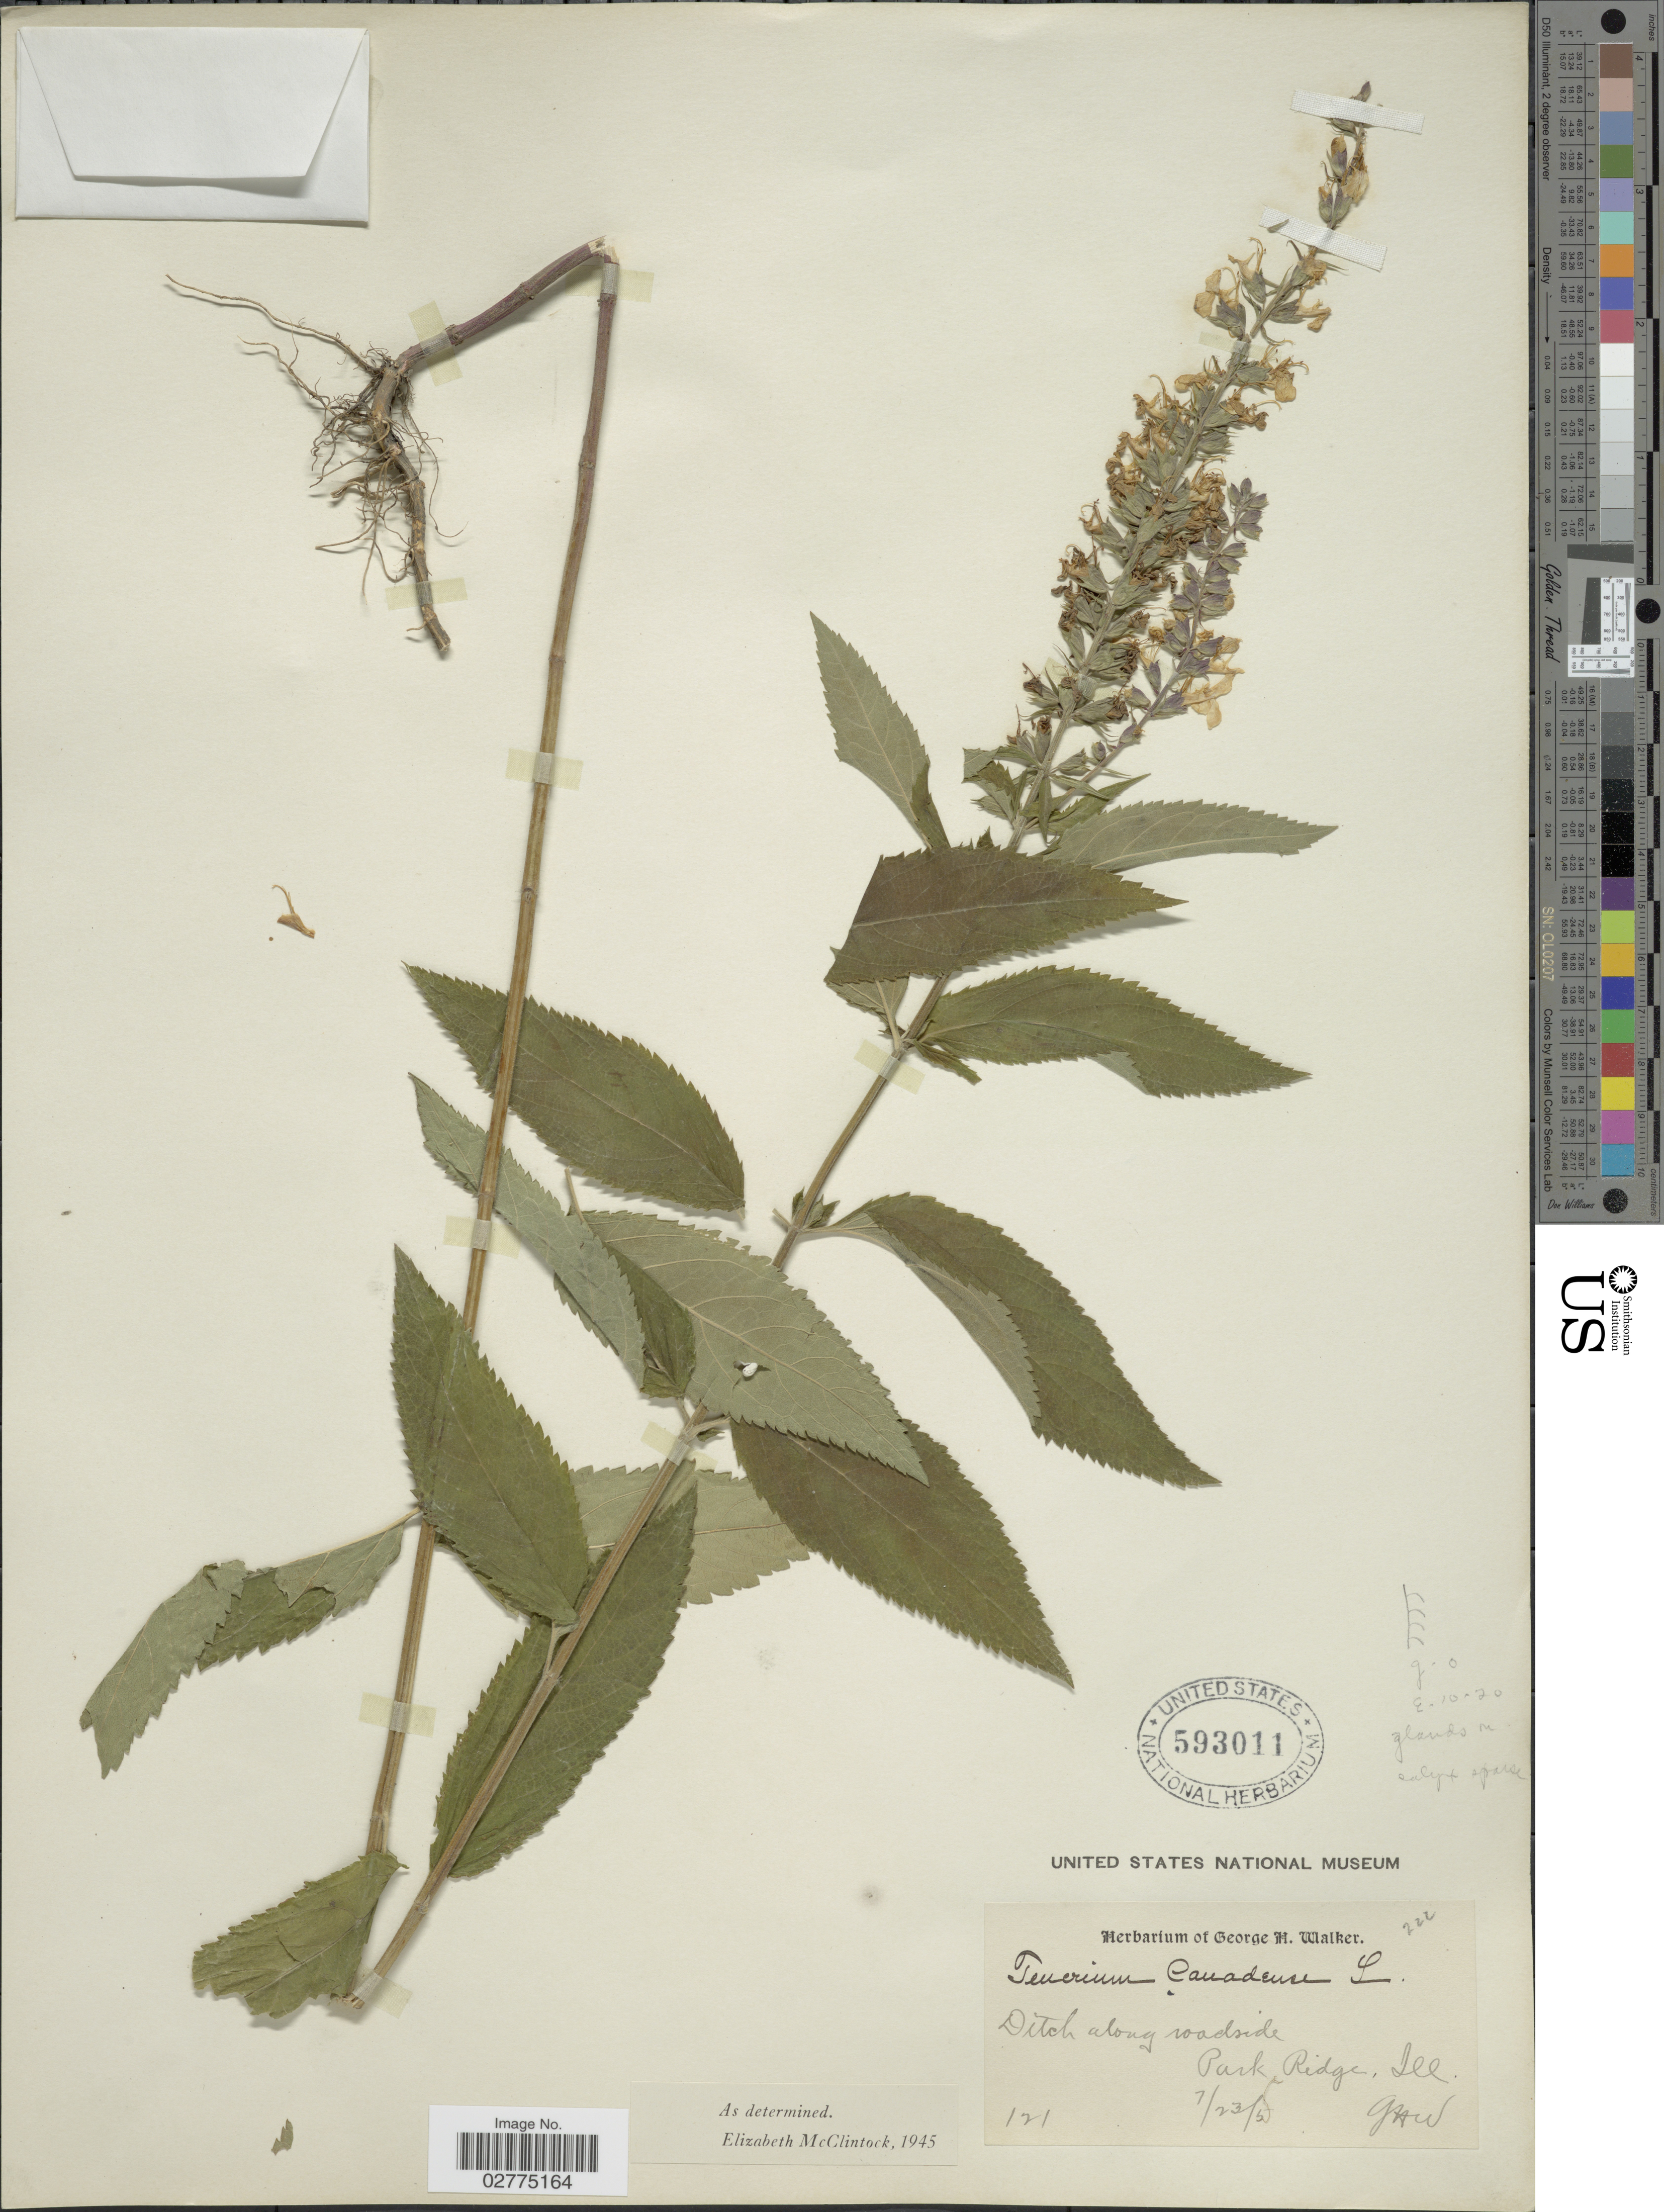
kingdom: Plantae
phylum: Tracheophyta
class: Magnoliopsida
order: Lamiales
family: Lamiaceae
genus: Teucrium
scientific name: Teucrium canadense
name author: L.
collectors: G. H. Walker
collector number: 121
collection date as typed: Transcribed d/m/y: 23/7/50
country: United States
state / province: Illinois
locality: Ditch along roadside, Park Ridge, Ill.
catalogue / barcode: US 593011